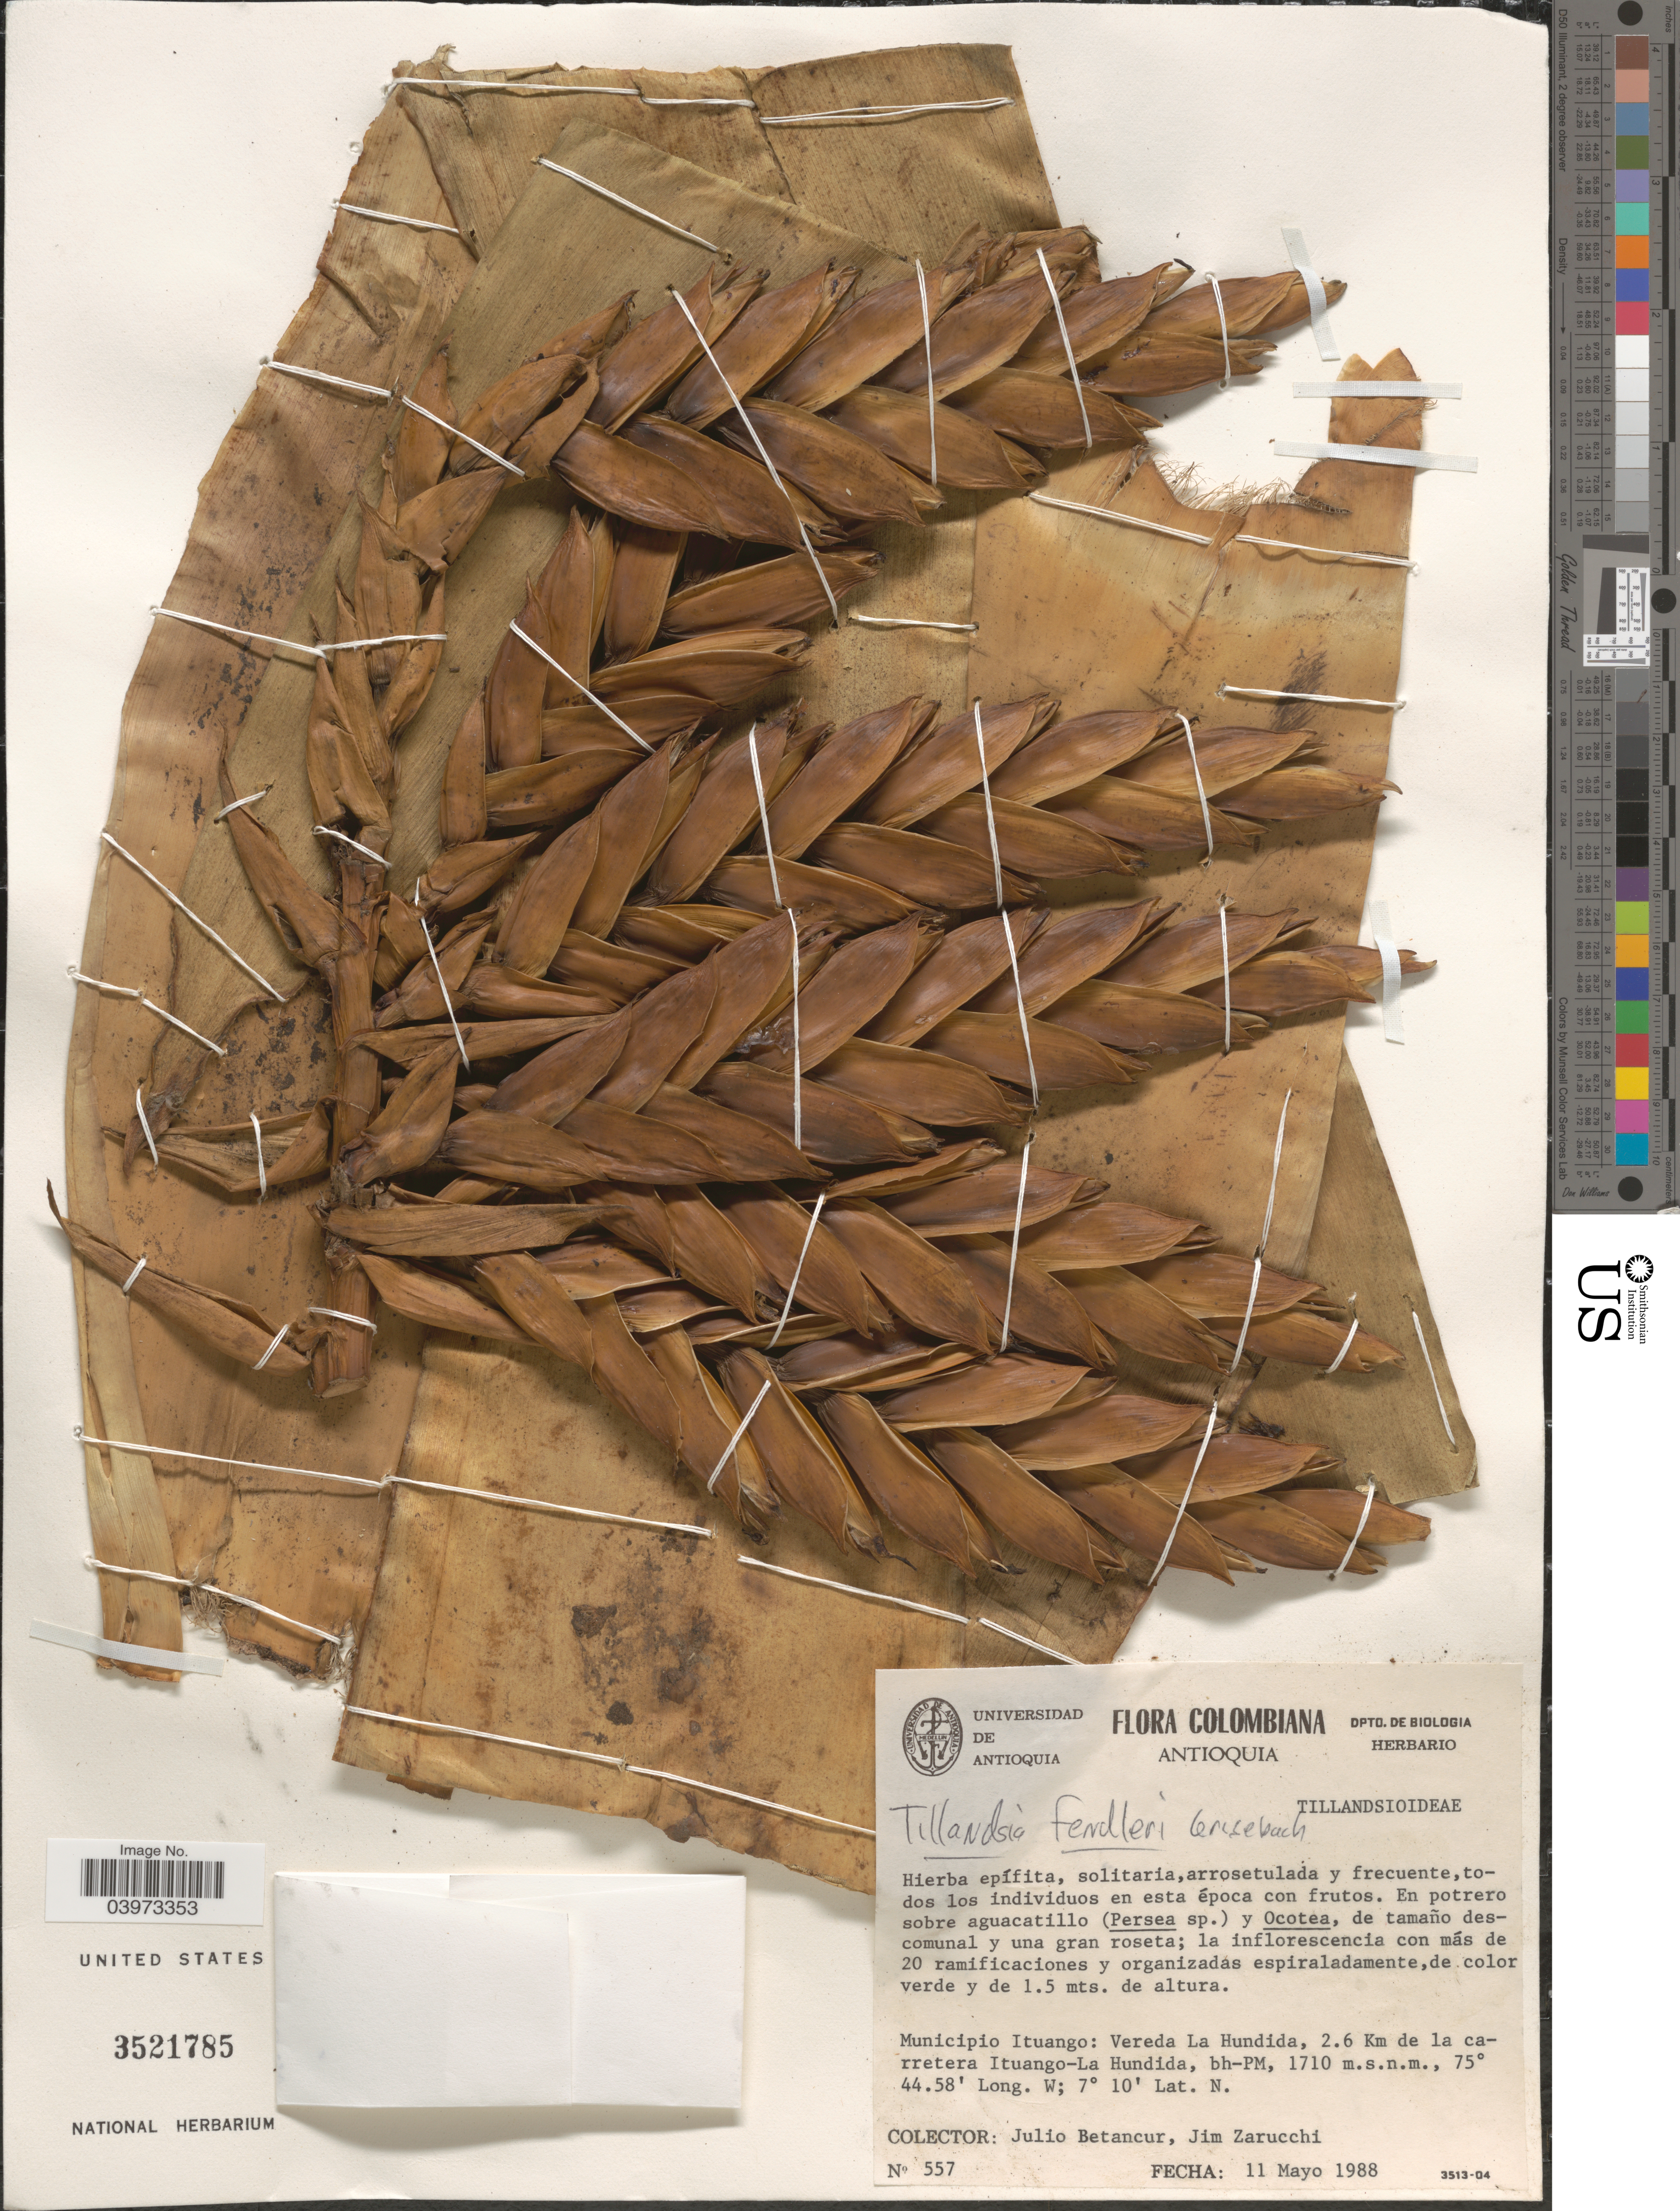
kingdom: Plantae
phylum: Tracheophyta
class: Liliopsida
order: Poales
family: Bromeliaceae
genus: Tillandsia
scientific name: Tillandsia fendleri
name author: Griseb.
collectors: J. Betancur & J. L. Zarucchi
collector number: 557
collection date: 1988-05-11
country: Colombia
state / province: Antioquia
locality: Municipio Ituango: Vereda La Hundida, 2.6 Km de la carretera Ituango-La Hundida, bh-PM.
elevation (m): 1710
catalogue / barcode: US 3521785